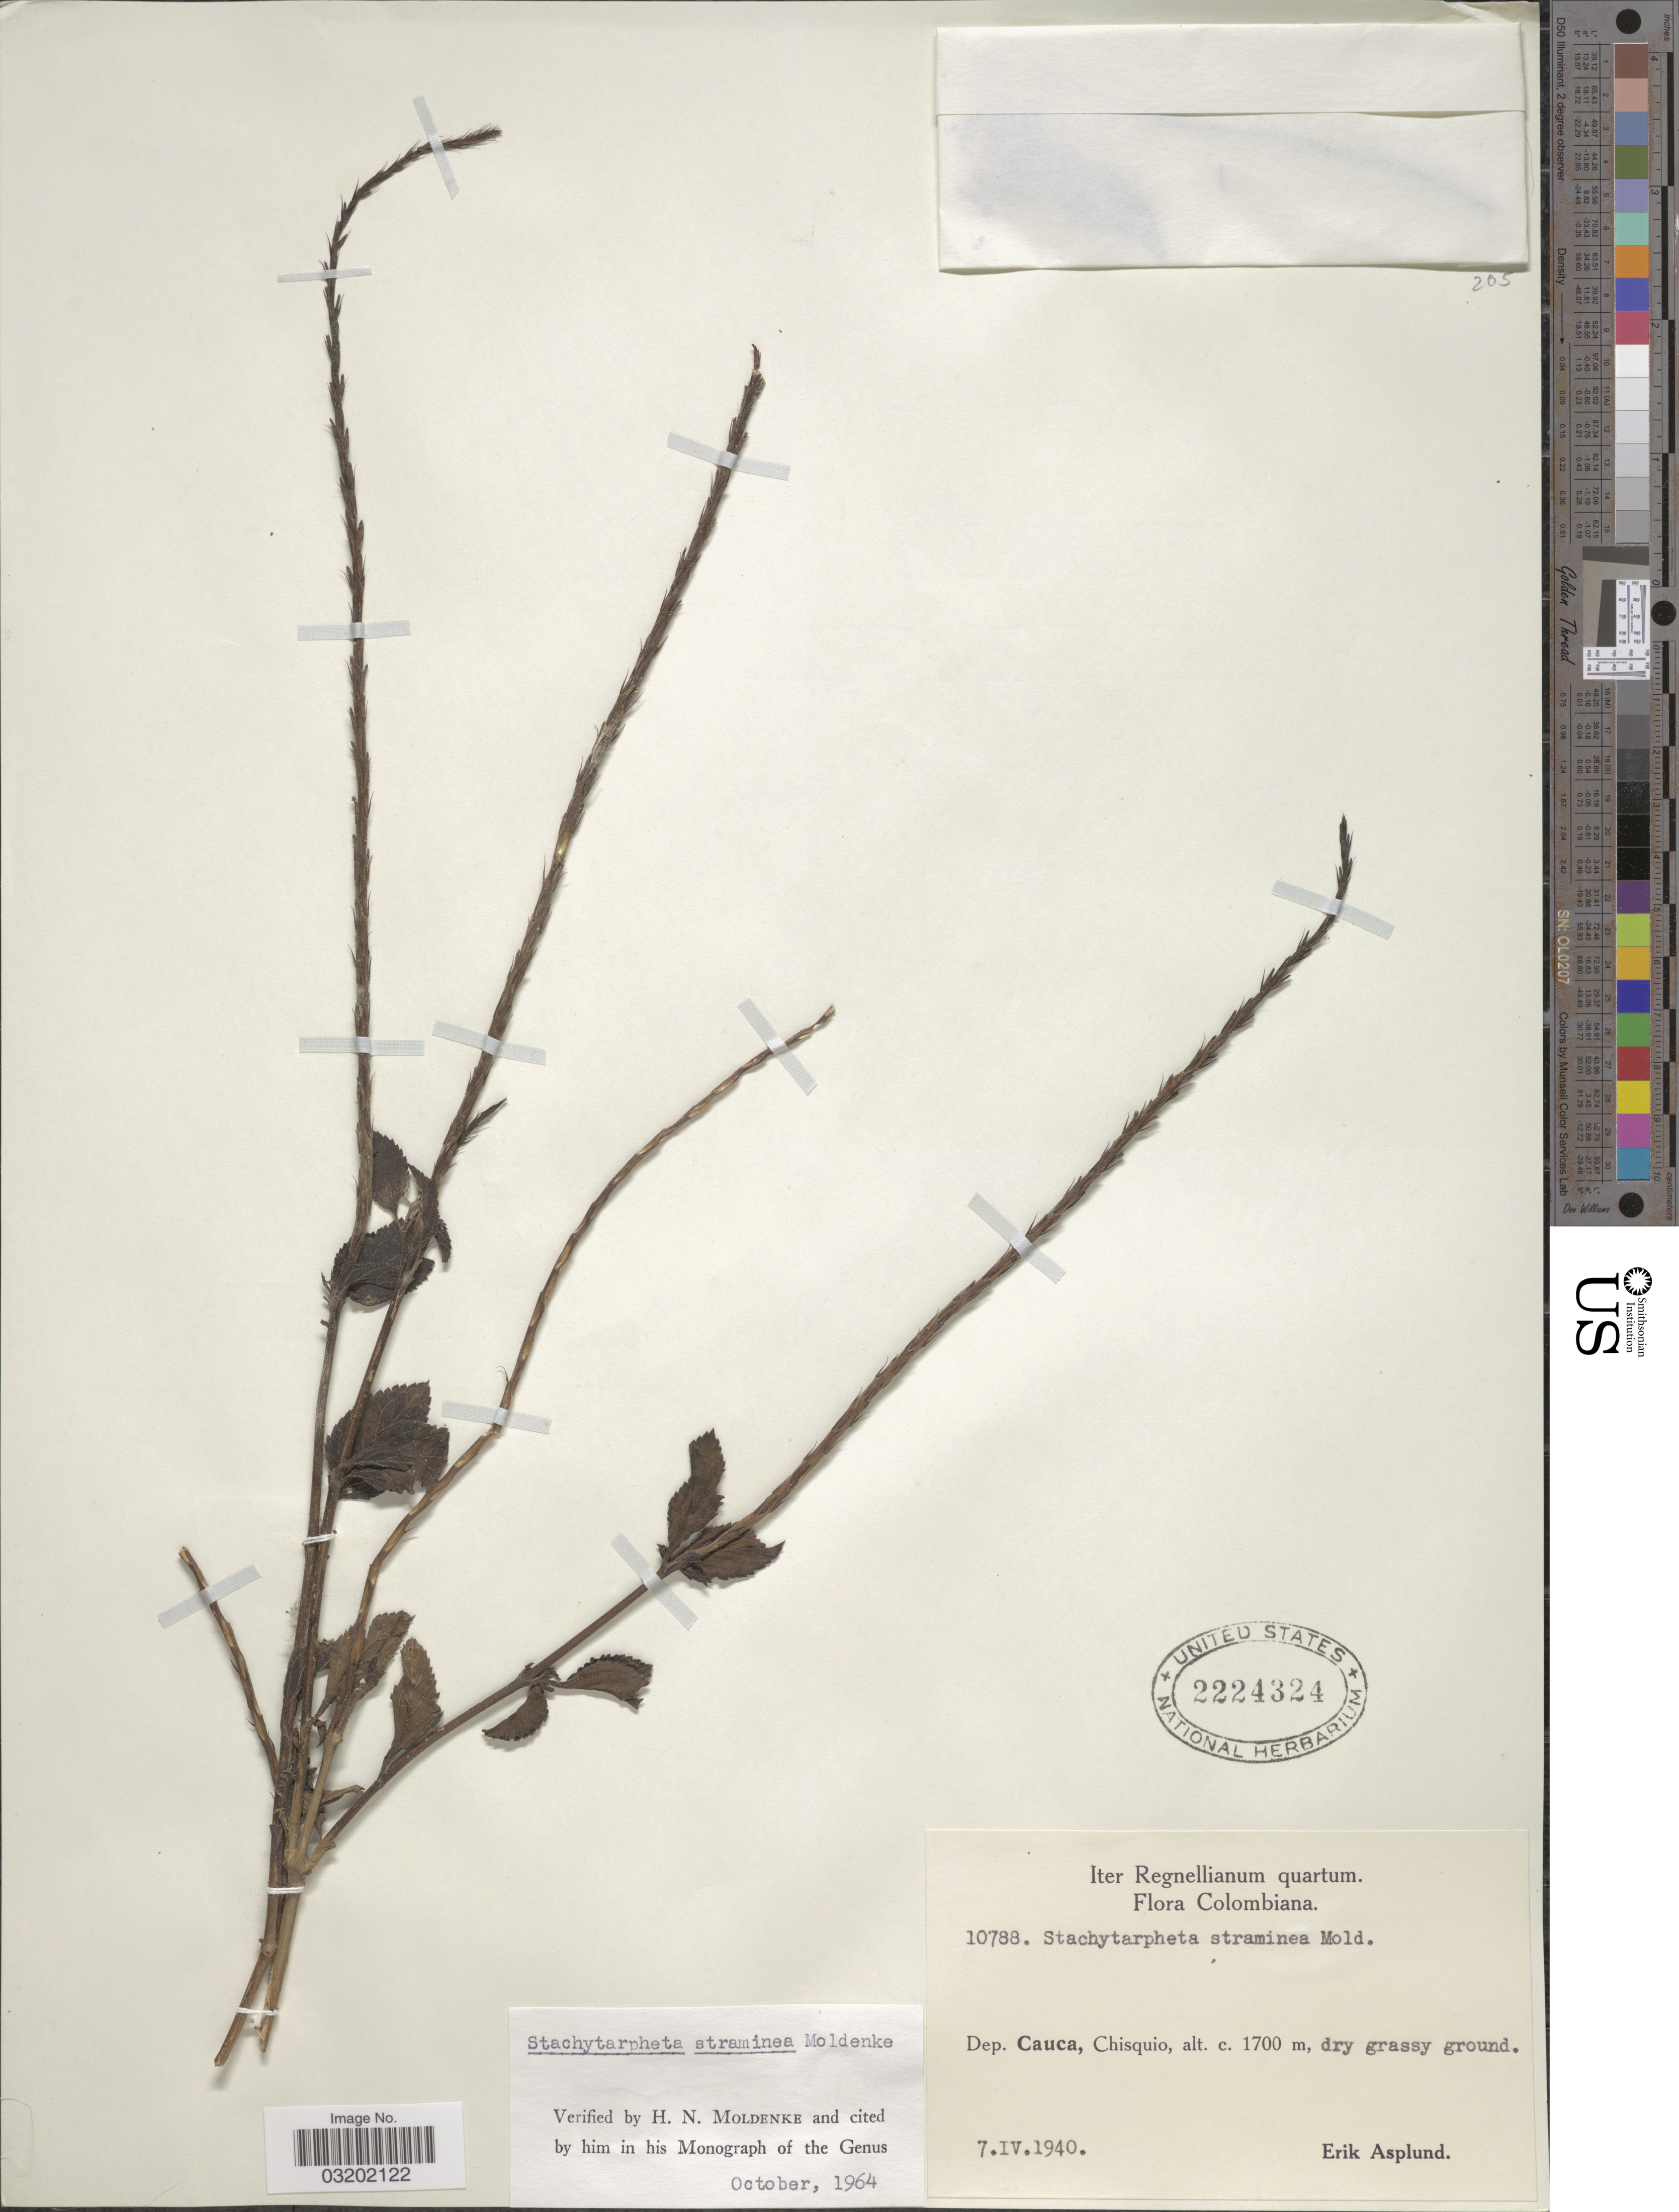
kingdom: Plantae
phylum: Tracheophyta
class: Magnoliopsida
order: Lamiales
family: Verbenaceae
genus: Stachytarpheta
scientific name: Stachytarpheta straminea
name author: Moldenke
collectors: E. Asplund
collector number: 10788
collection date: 1940-04-07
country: Colombia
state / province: Cauca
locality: Dep. Cauca, Chisquio.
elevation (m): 1700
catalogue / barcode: US 2224324